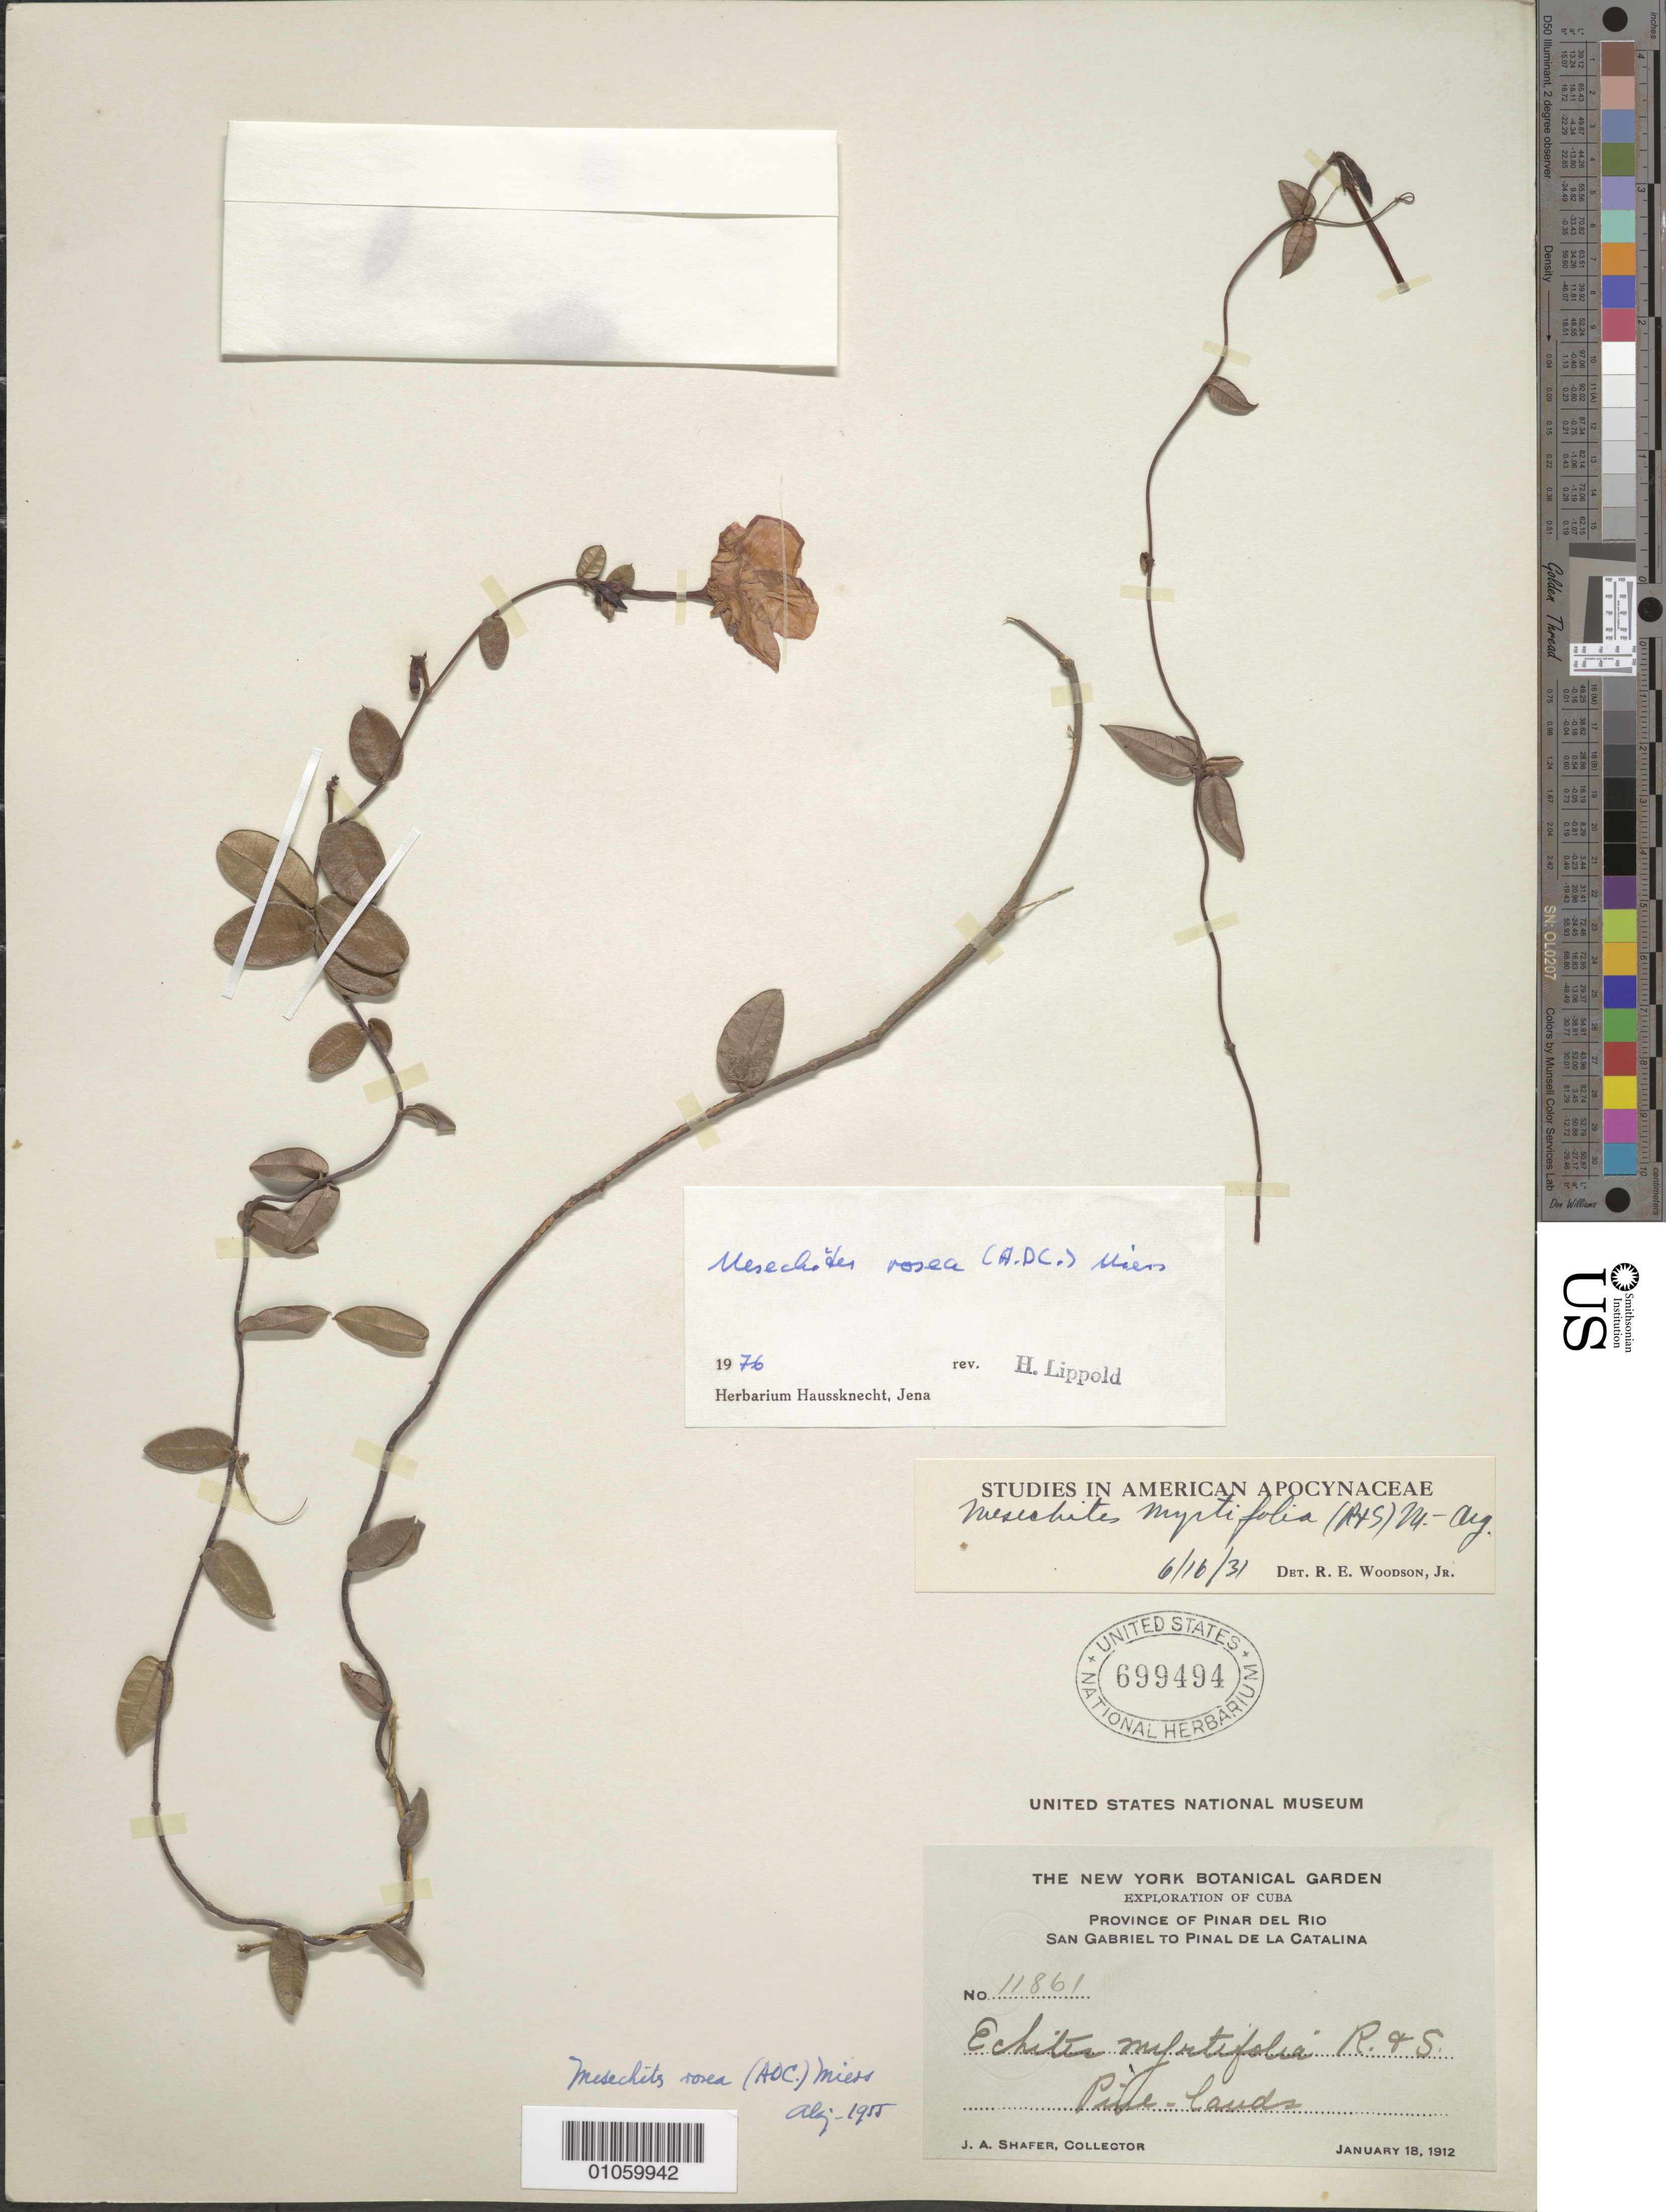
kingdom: Plantae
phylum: Tracheophyta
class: Magnoliopsida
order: Gentianales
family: Apocynaceae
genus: Mesechites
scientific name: Mesechites roseus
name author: (A. DC.) Miers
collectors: J. A. Shafer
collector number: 11861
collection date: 1912-01-18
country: Cuba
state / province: Pinar del Río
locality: San Gabriel to Pinal de La Catalina.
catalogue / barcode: US 699494